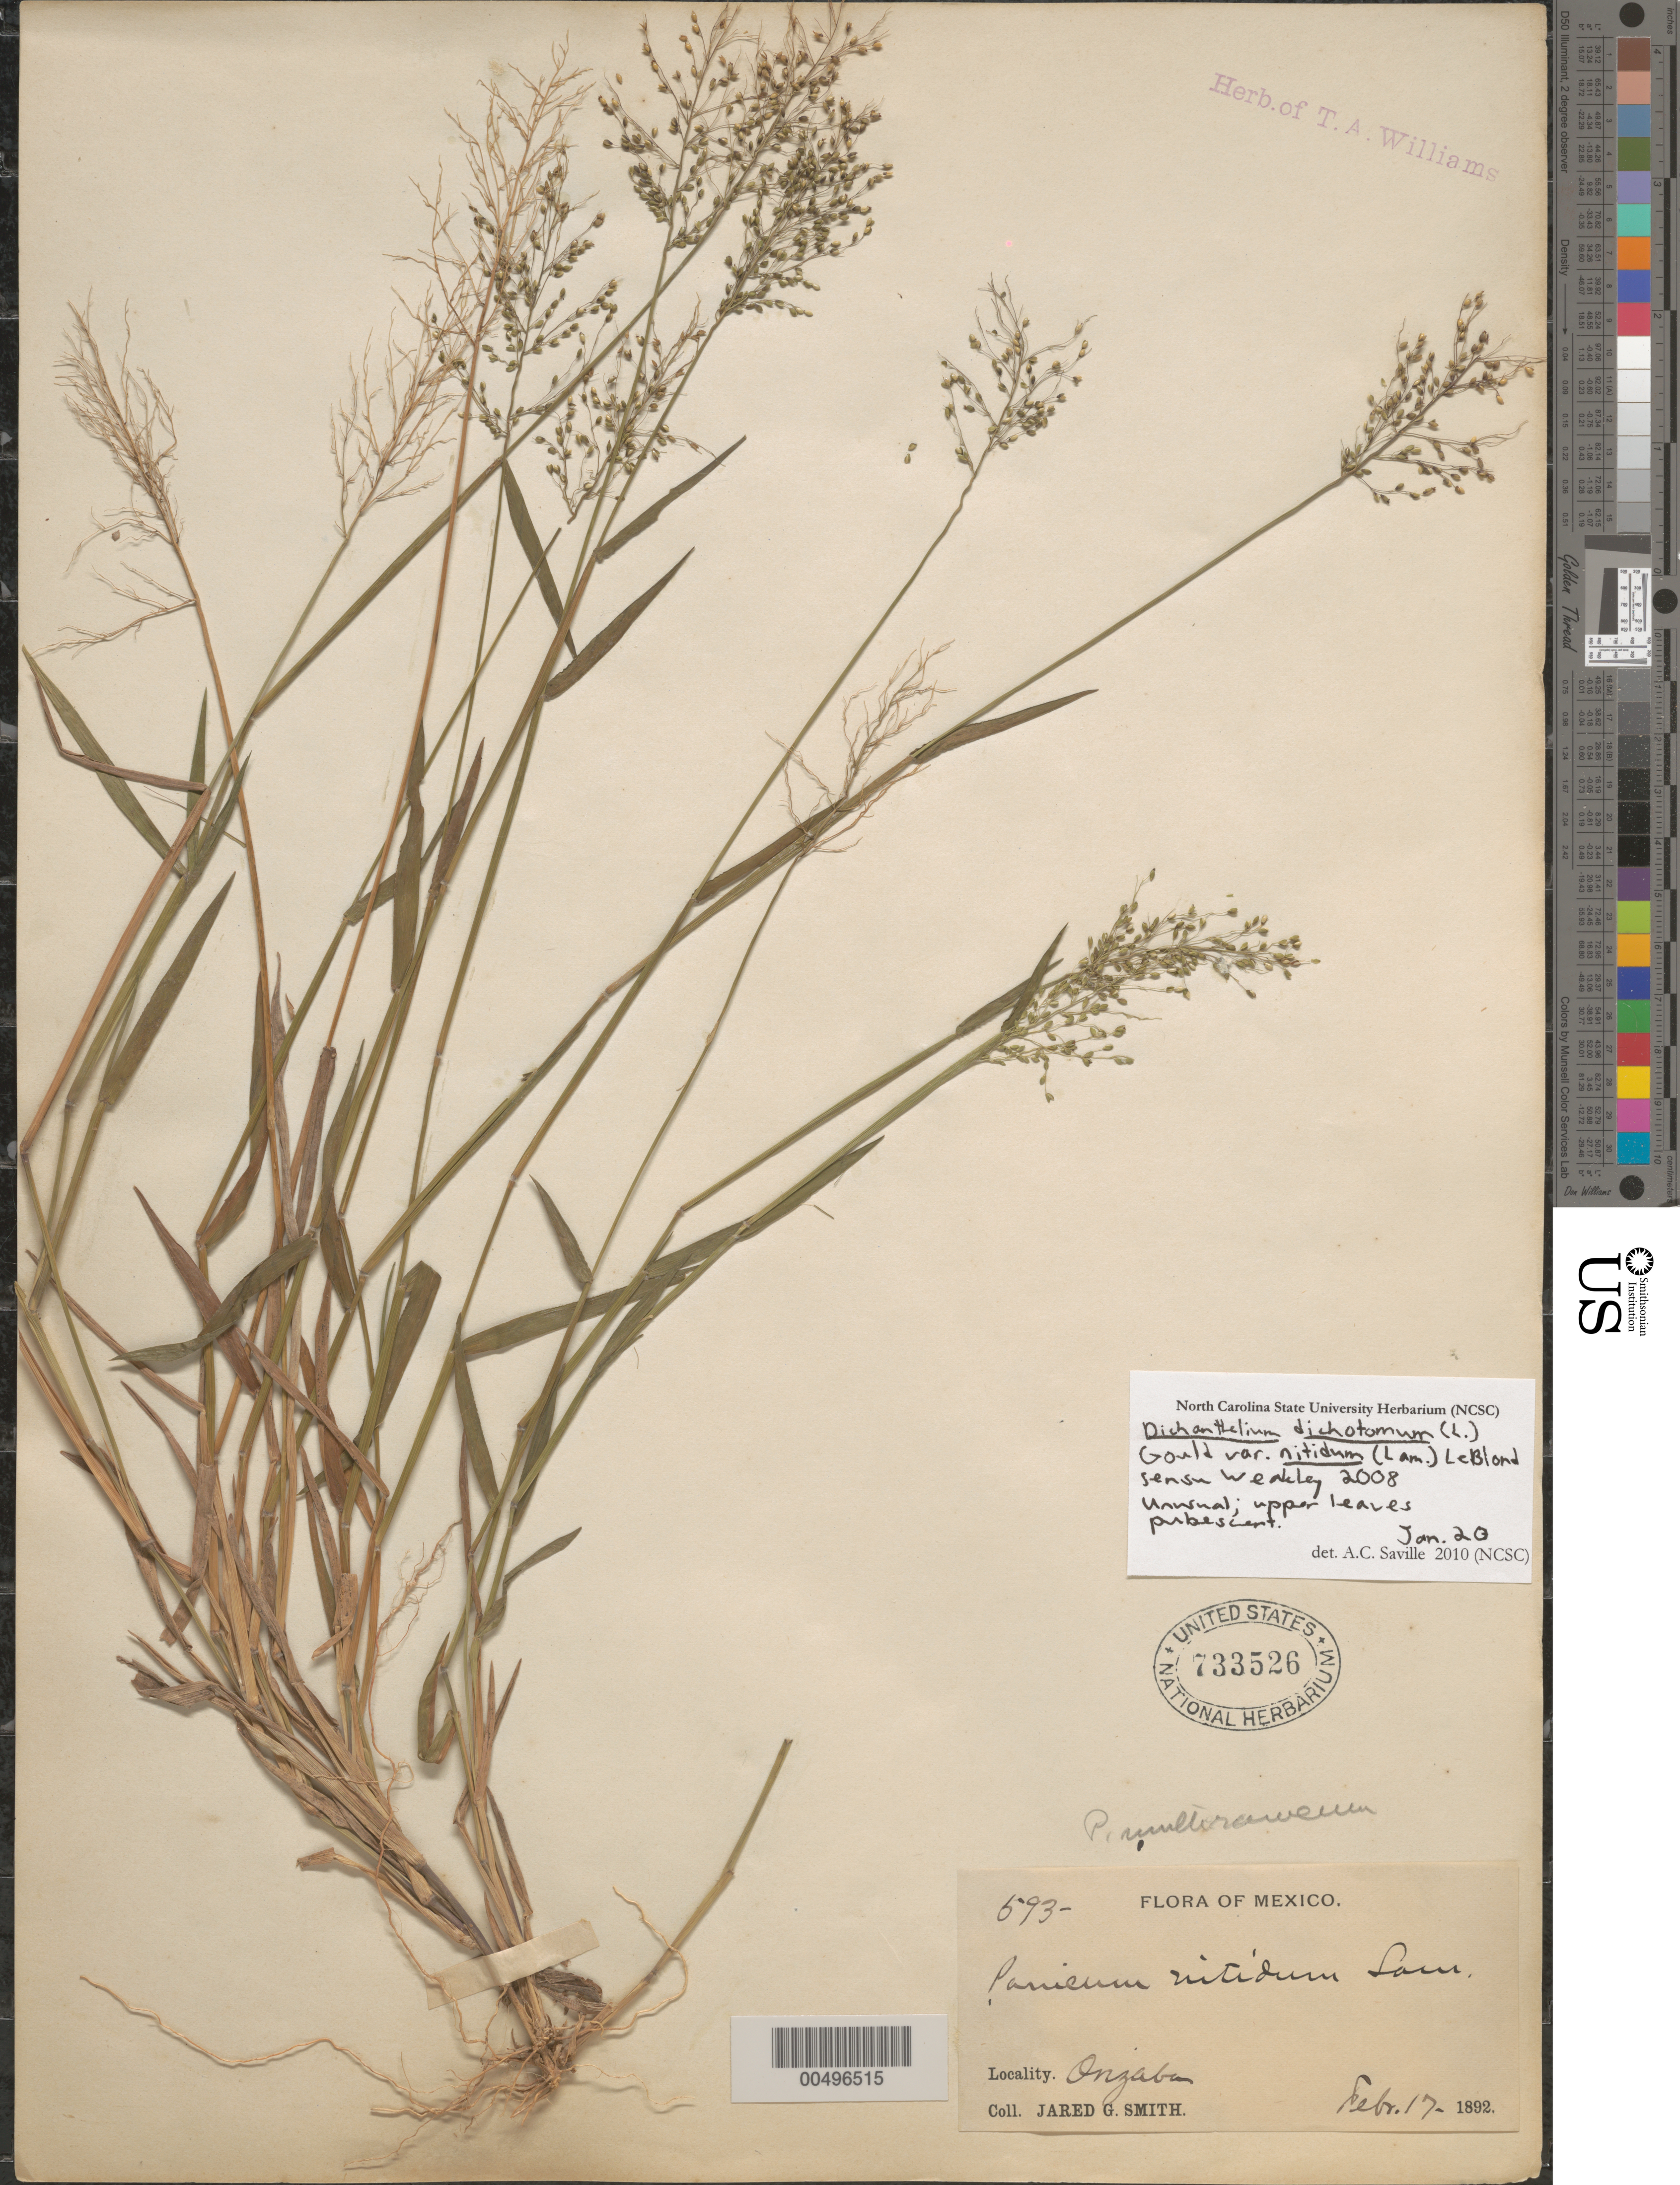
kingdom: Plantae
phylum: Tracheophyta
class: Liliopsida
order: Poales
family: Poaceae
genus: Panicum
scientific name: Panicum multirameum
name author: Scribn.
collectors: J. G. Smith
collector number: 593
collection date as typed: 17 Feb 1892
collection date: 1892-02-17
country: Mexico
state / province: Veracruz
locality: Orizaba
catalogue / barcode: US 733526